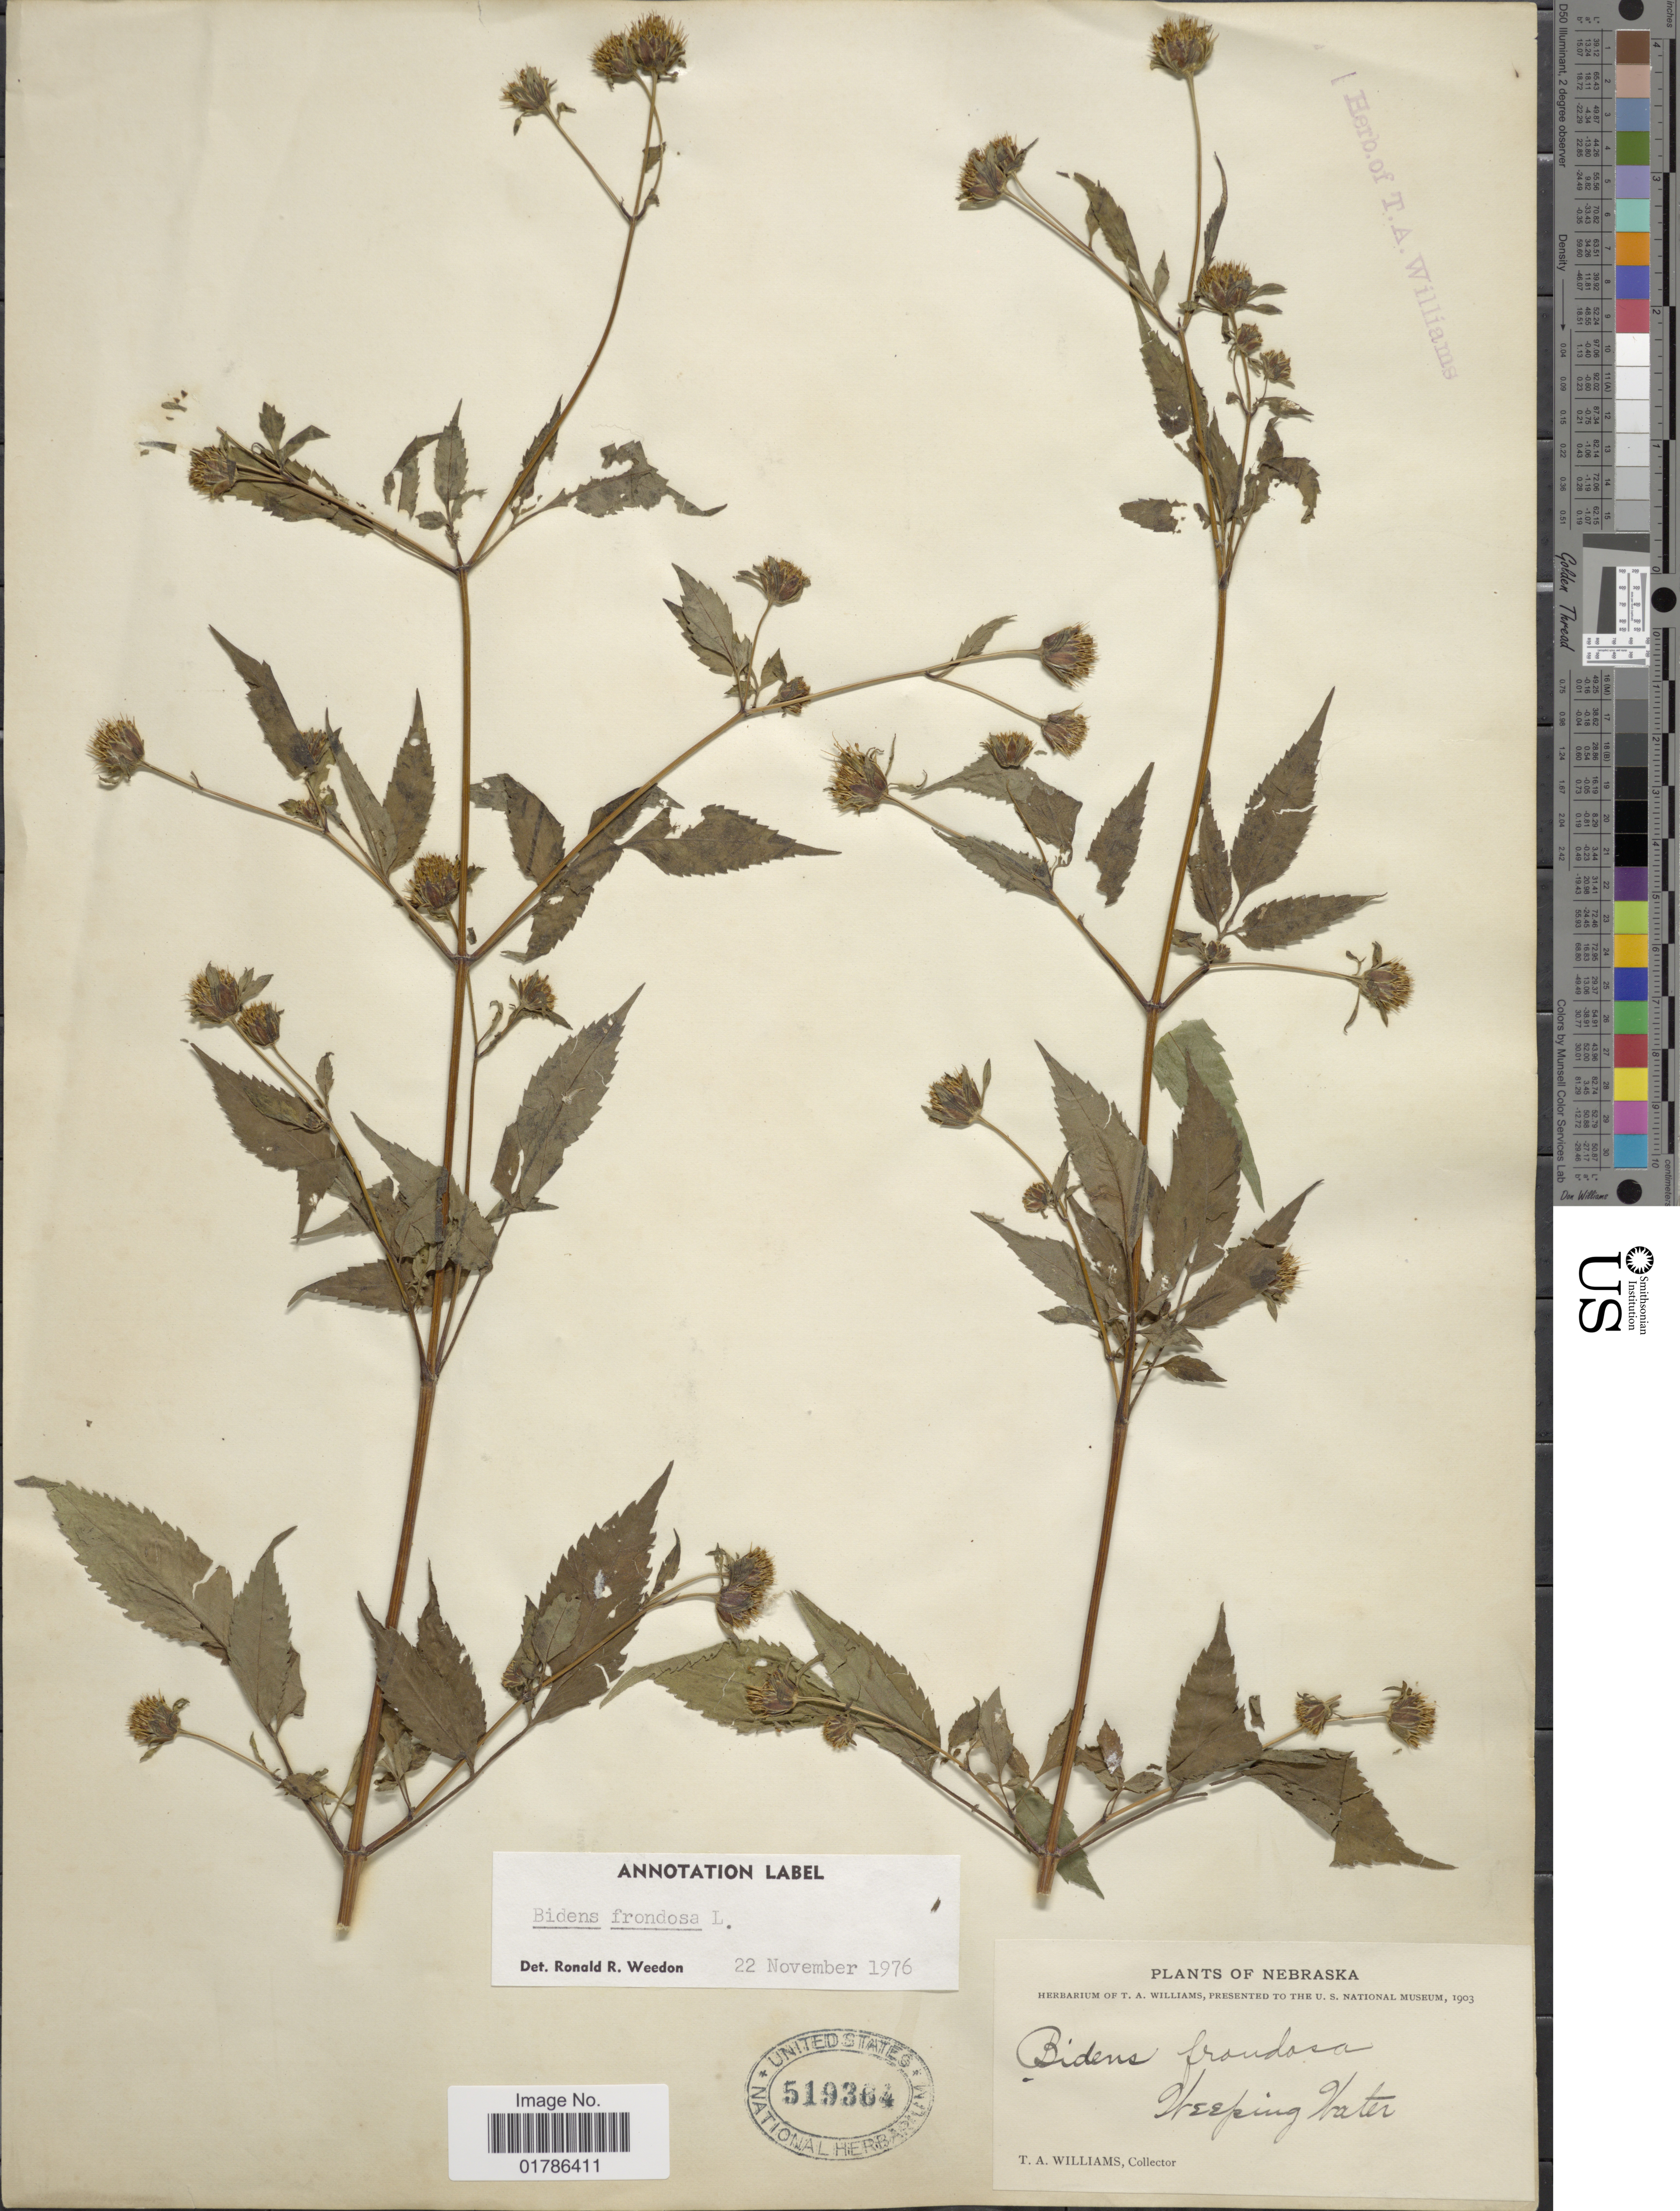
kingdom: Plantae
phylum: Tracheophyta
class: Magnoliopsida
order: Asterales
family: Asteraceae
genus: Bidens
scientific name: Bidens frondosa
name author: L.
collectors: T. A. Williams (herbarium)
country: United States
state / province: Nebraska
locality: Weeping Water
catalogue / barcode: US 519364